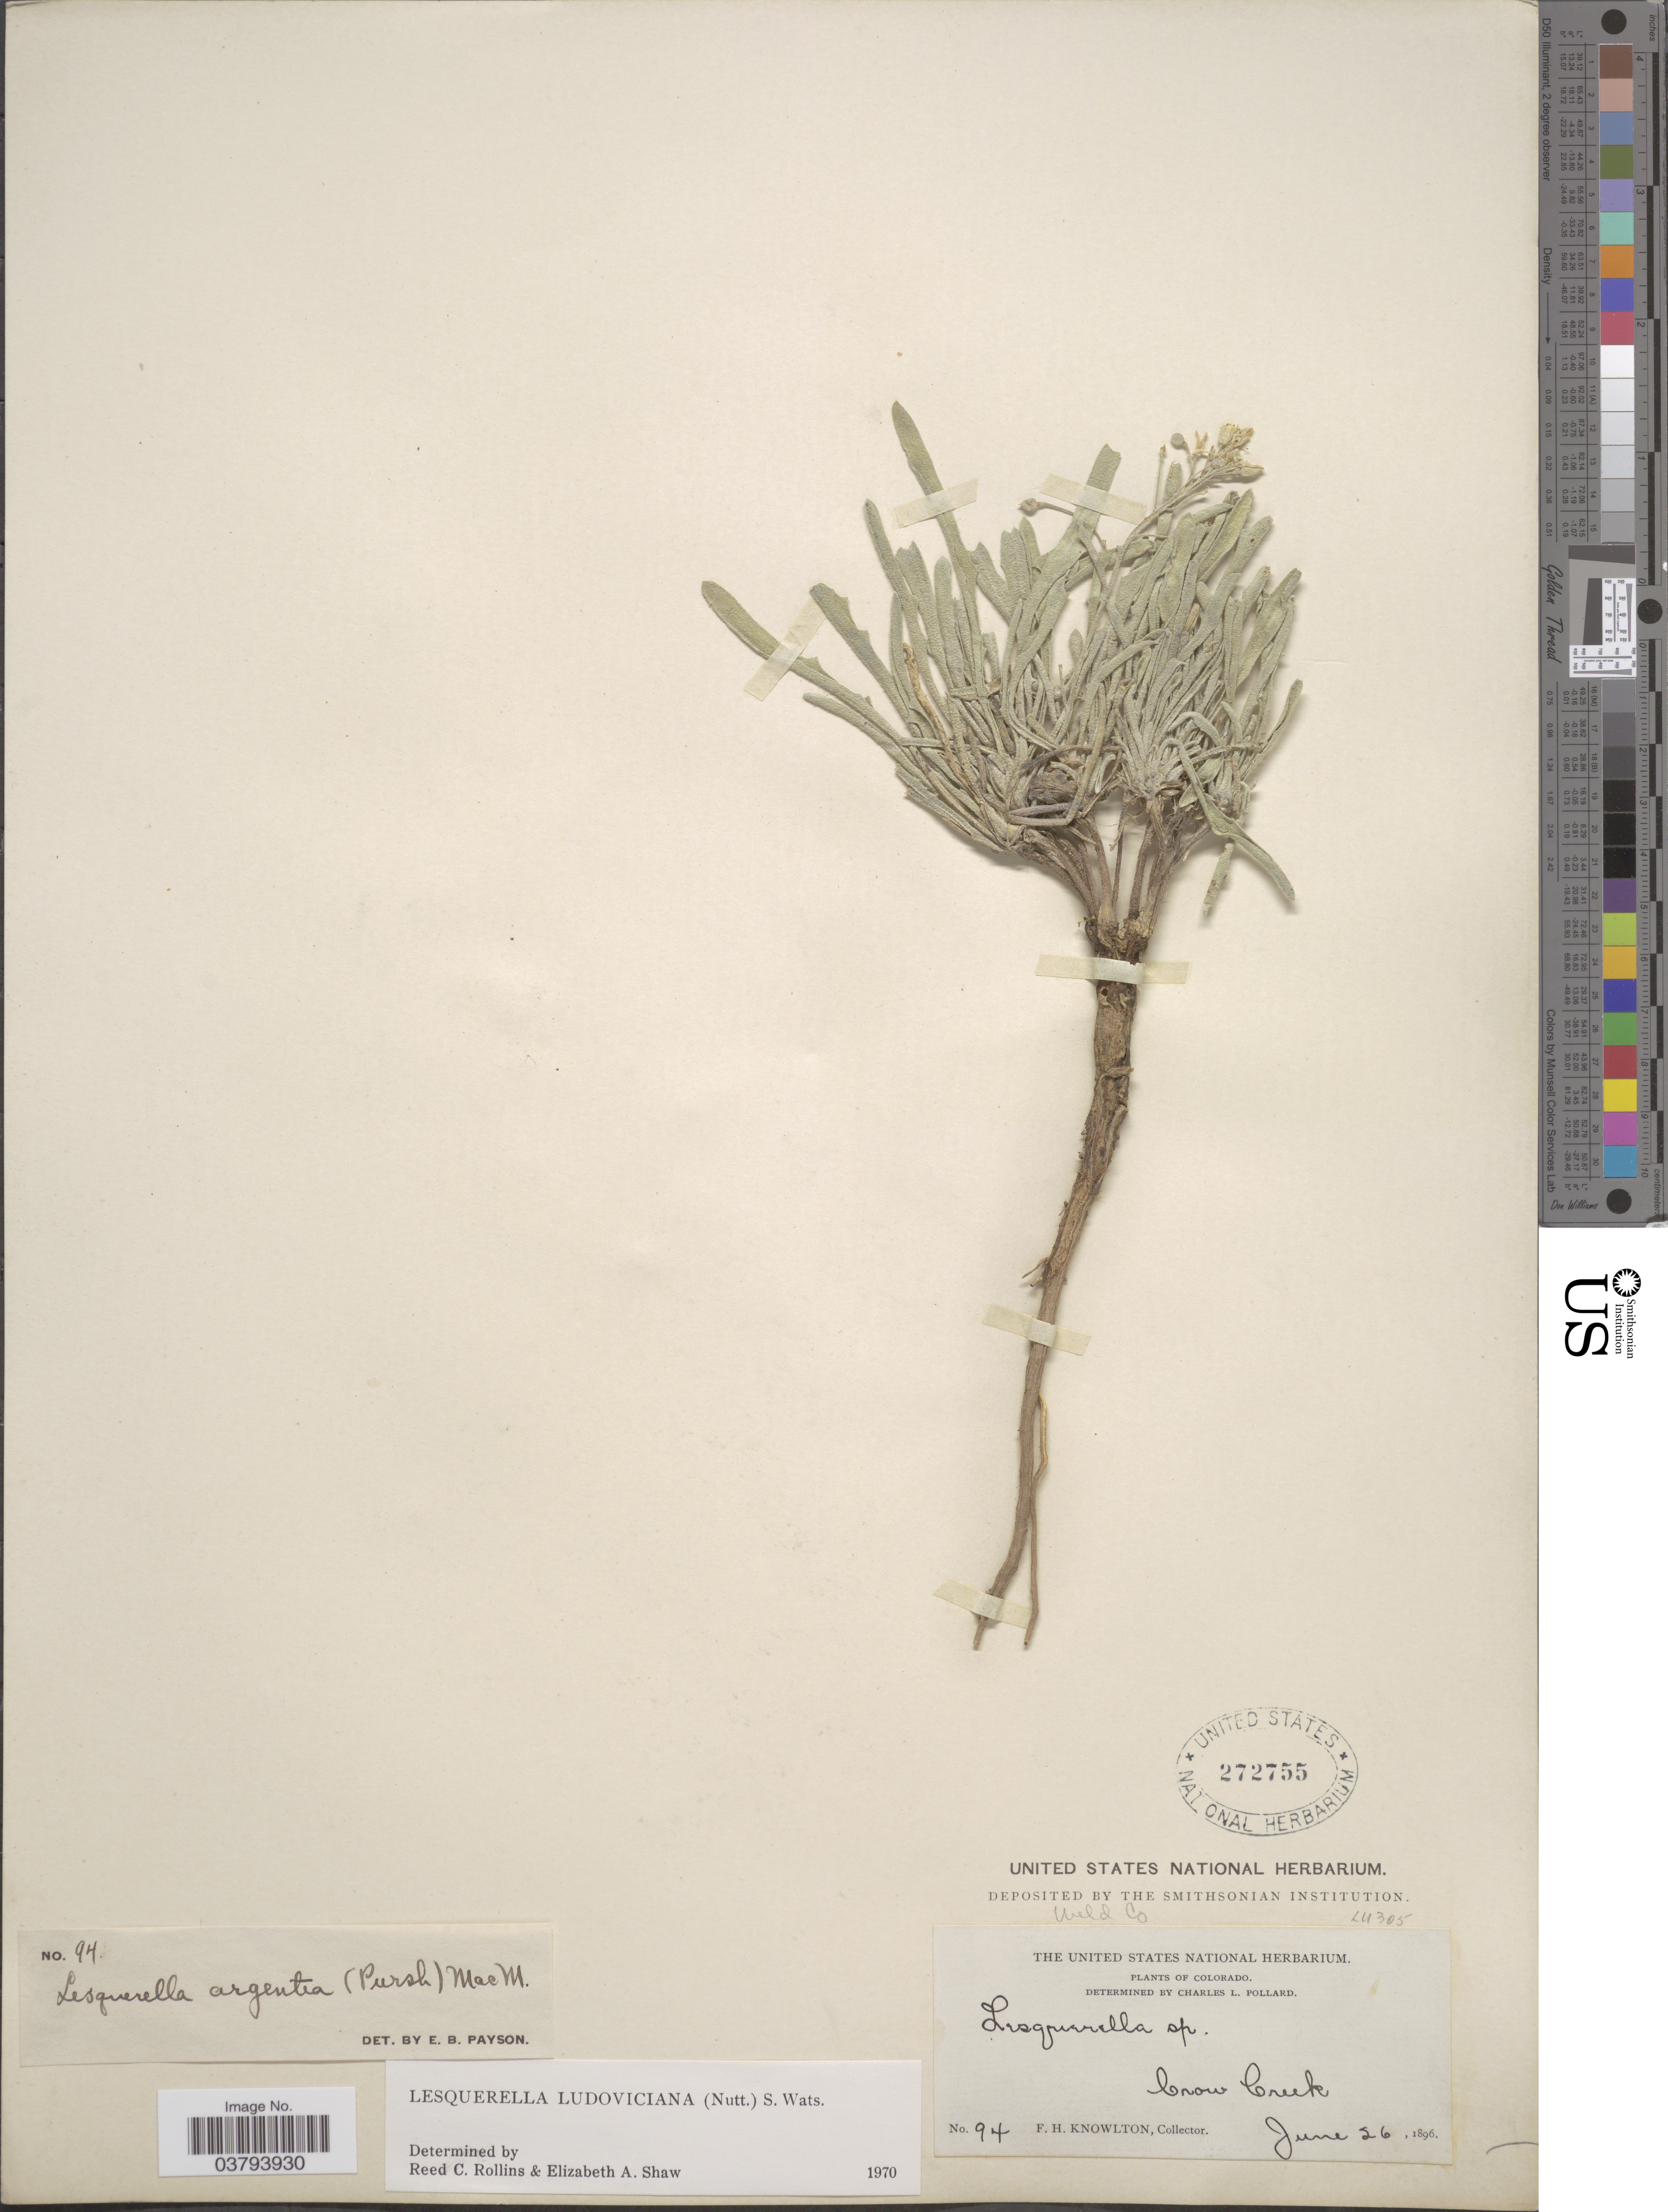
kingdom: Plantae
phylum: Tracheophyta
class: Magnoliopsida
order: Brassicales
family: Brassicaceae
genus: Lesquerella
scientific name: Lesquerella ludoviciana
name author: (Nutt.) S. Watson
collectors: F. H. Knowlton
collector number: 94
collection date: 1896-06-26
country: United States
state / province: Colorado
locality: Crow Creek. Weld Co.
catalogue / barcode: US 272755